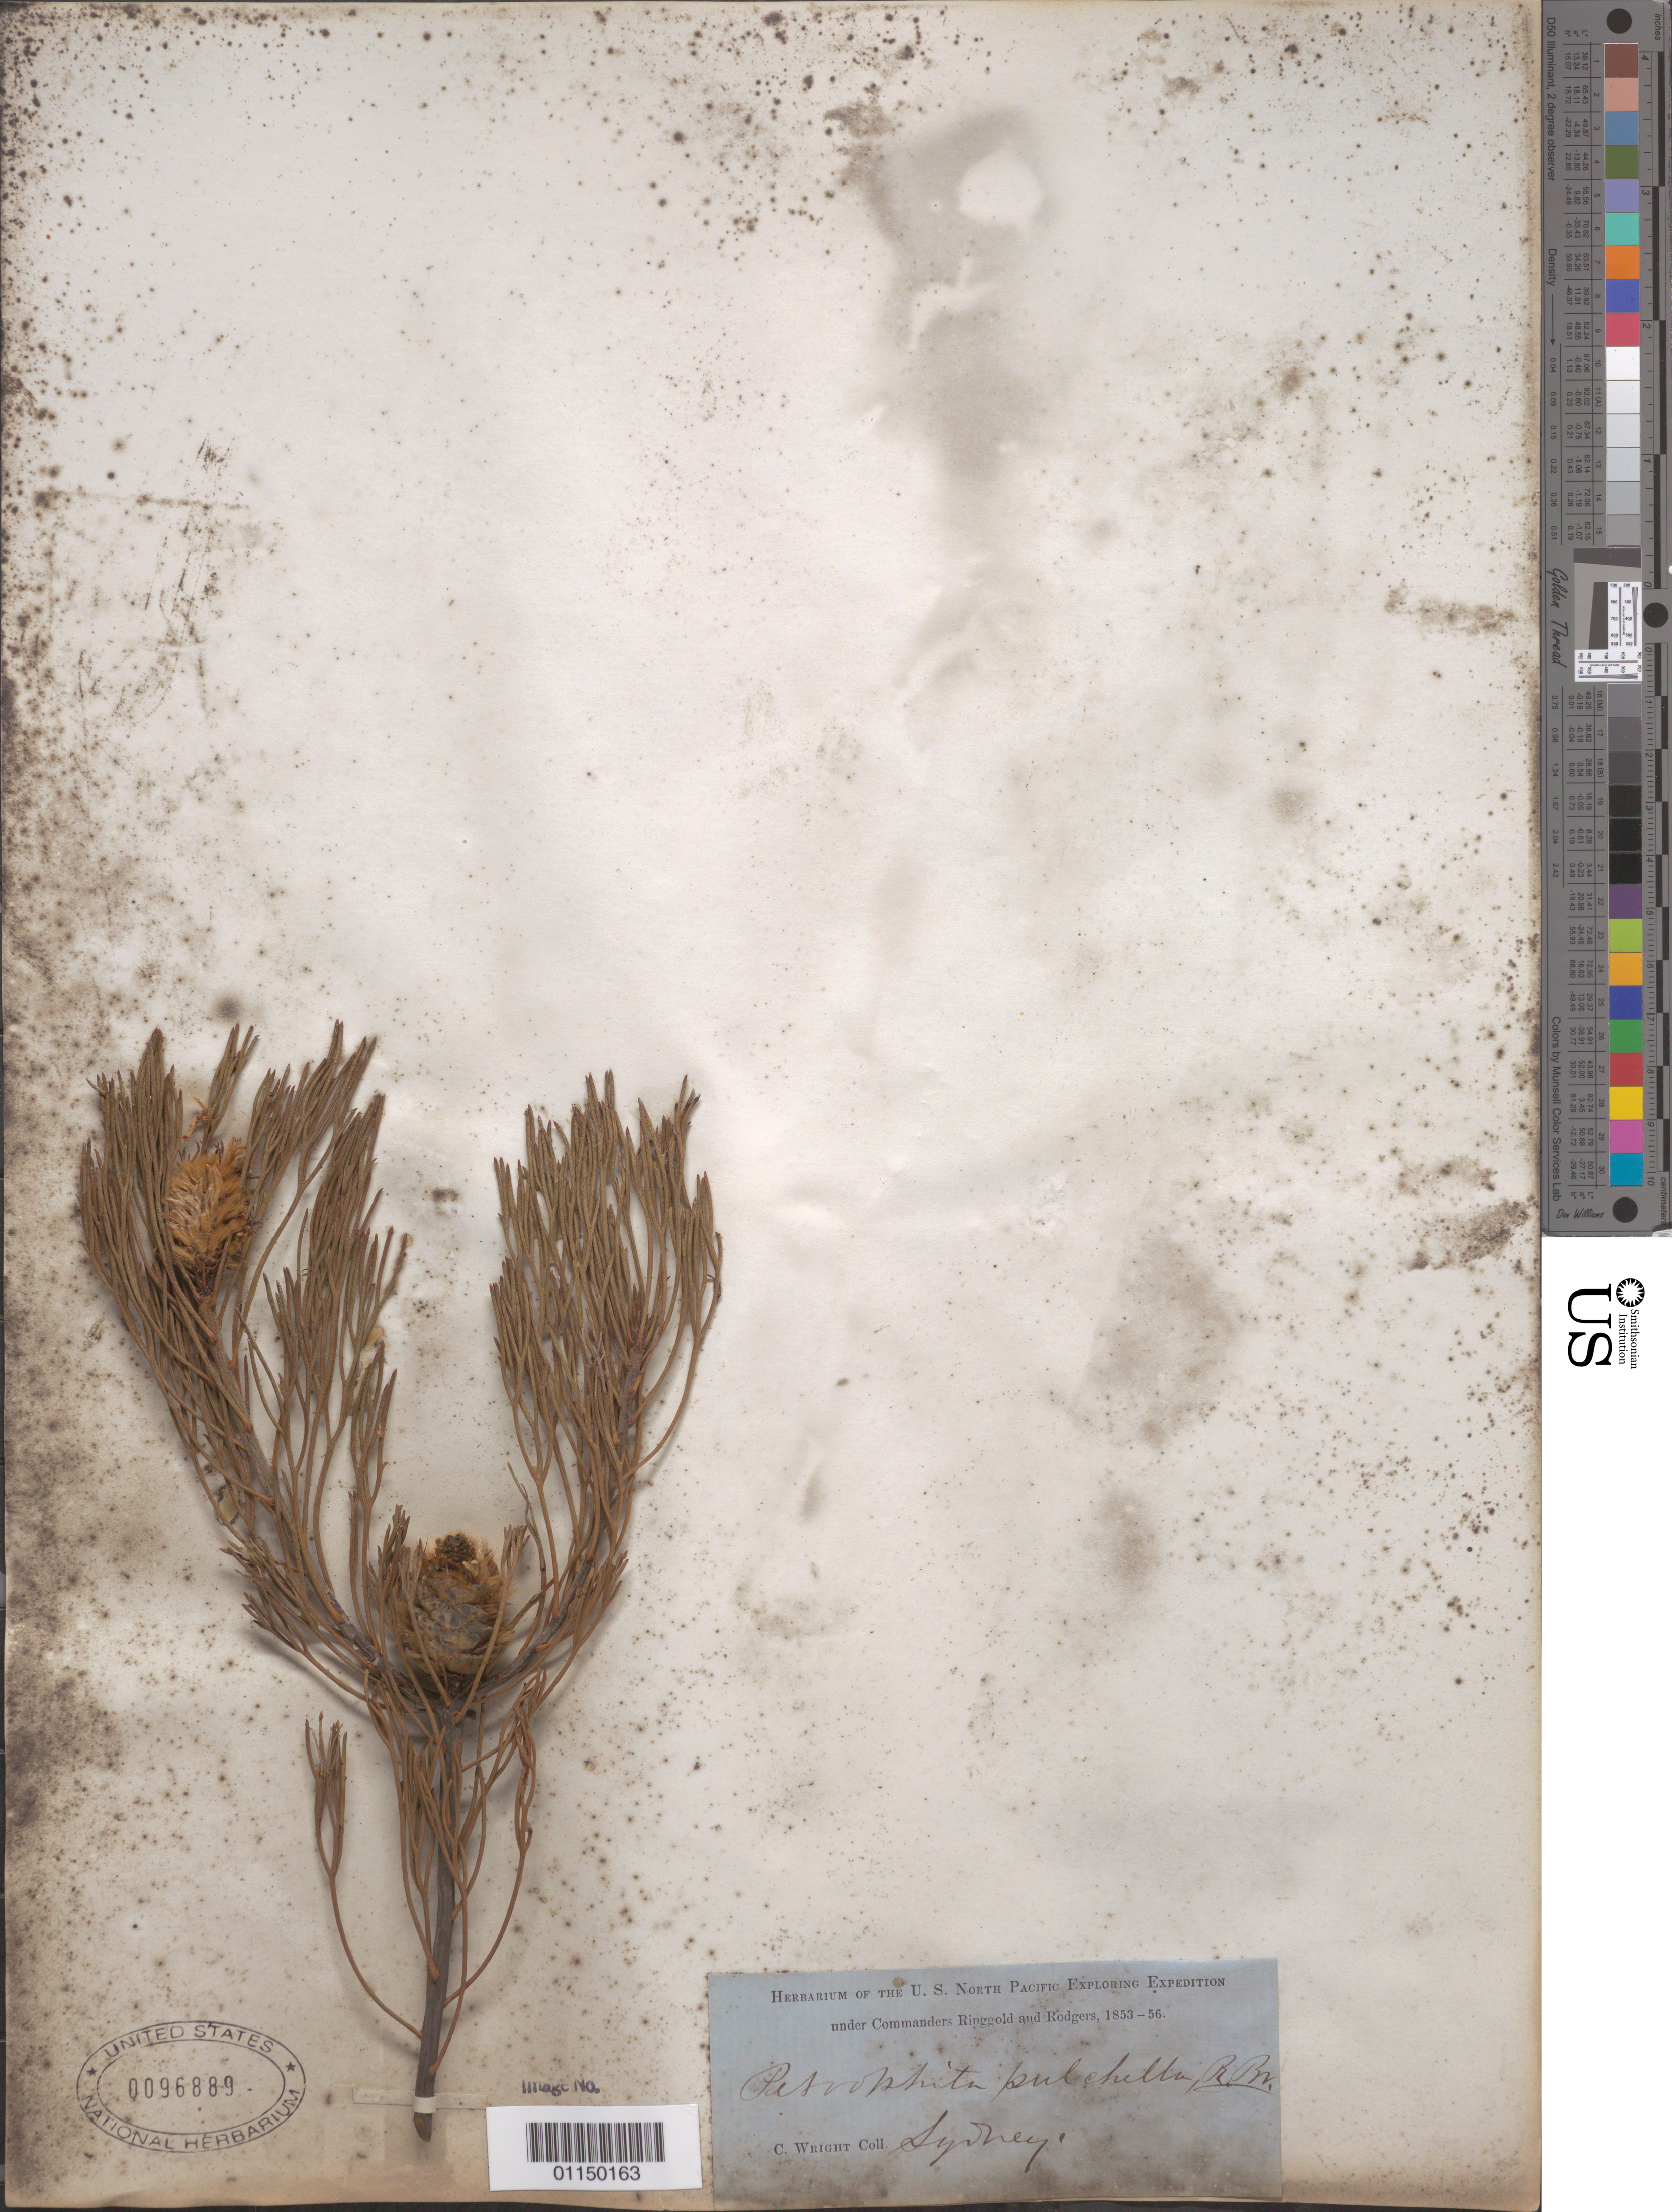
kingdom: Plantae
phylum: Tracheophyta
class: Magnoliopsida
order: Proteales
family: Proteaceae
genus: Isopogon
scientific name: Isopogon anethifolius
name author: Knight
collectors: C. Wright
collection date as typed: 1853 to -- -- 1856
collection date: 1853/1856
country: Australia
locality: Sydney.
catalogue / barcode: US 96889